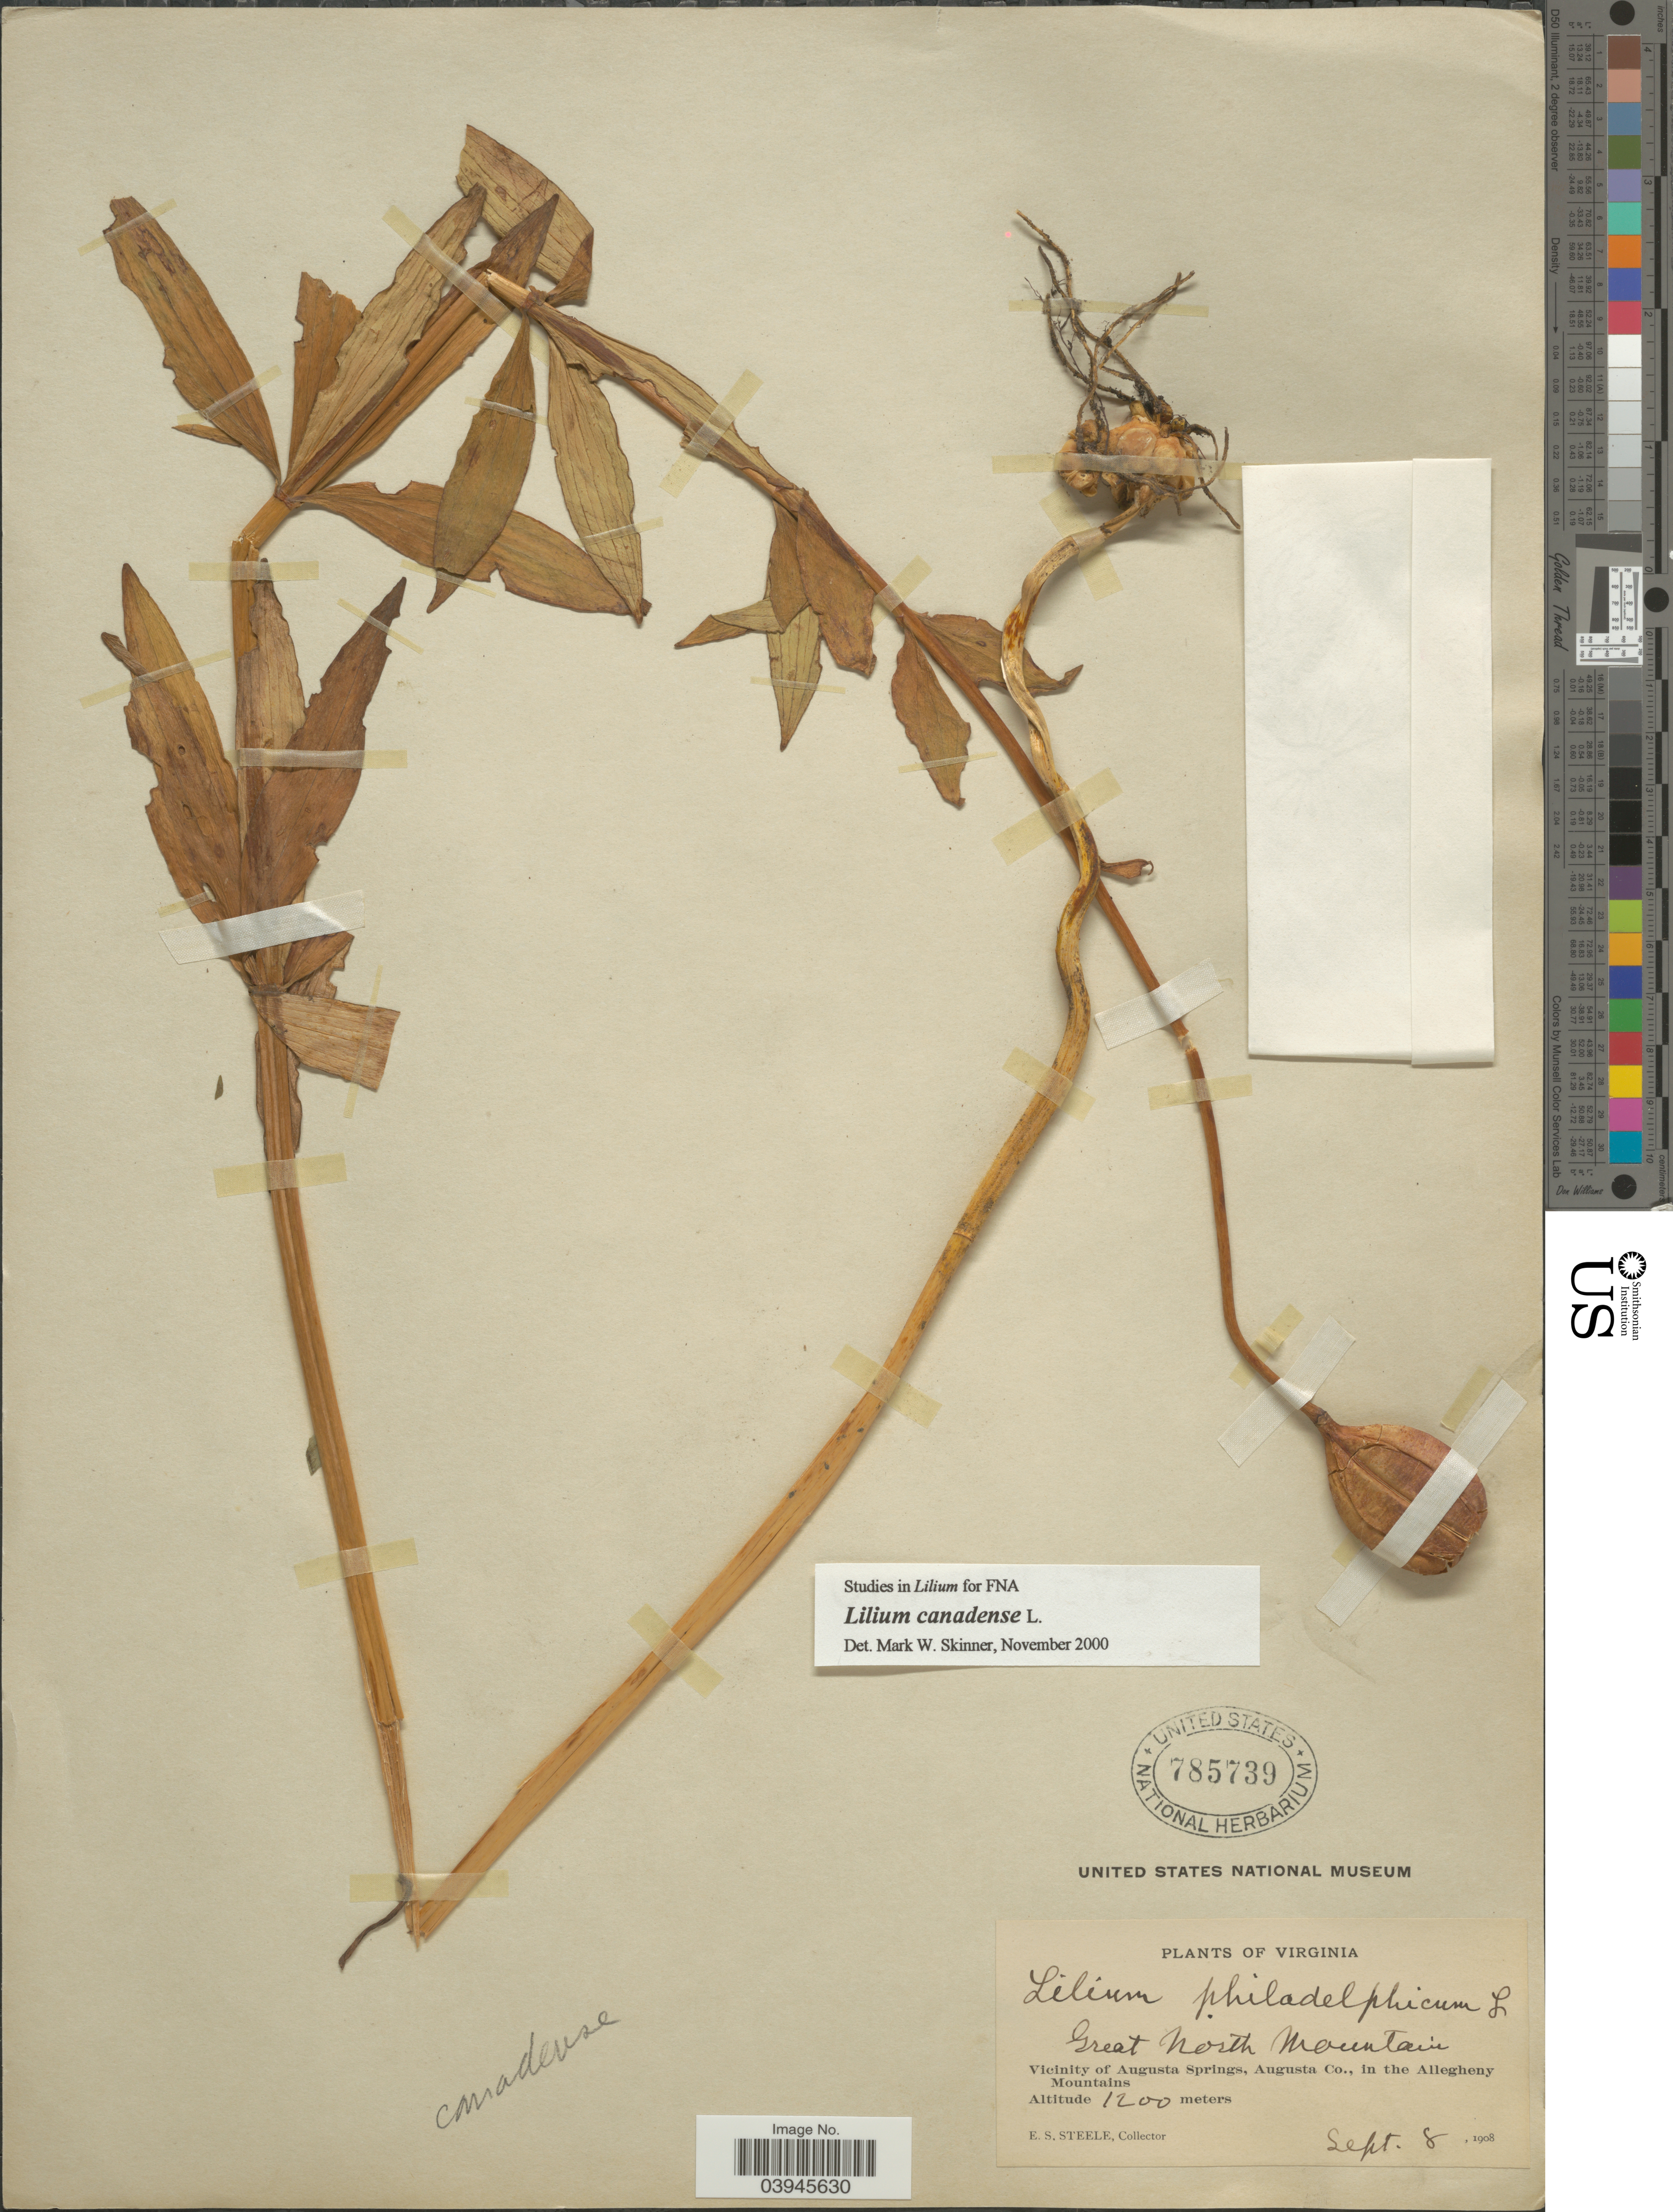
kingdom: Plantae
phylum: Tracheophyta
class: Liliopsida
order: Liliales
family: Liliaceae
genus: Lilium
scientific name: Lilium canadense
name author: L.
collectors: E. Steele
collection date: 1908-09-08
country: United States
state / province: Virginia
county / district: Augusta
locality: Great North Mountain. Vicinity of Augusta Springs, Augusta Co., in the Allegheny Mountains.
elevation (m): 1200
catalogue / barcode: US 785739